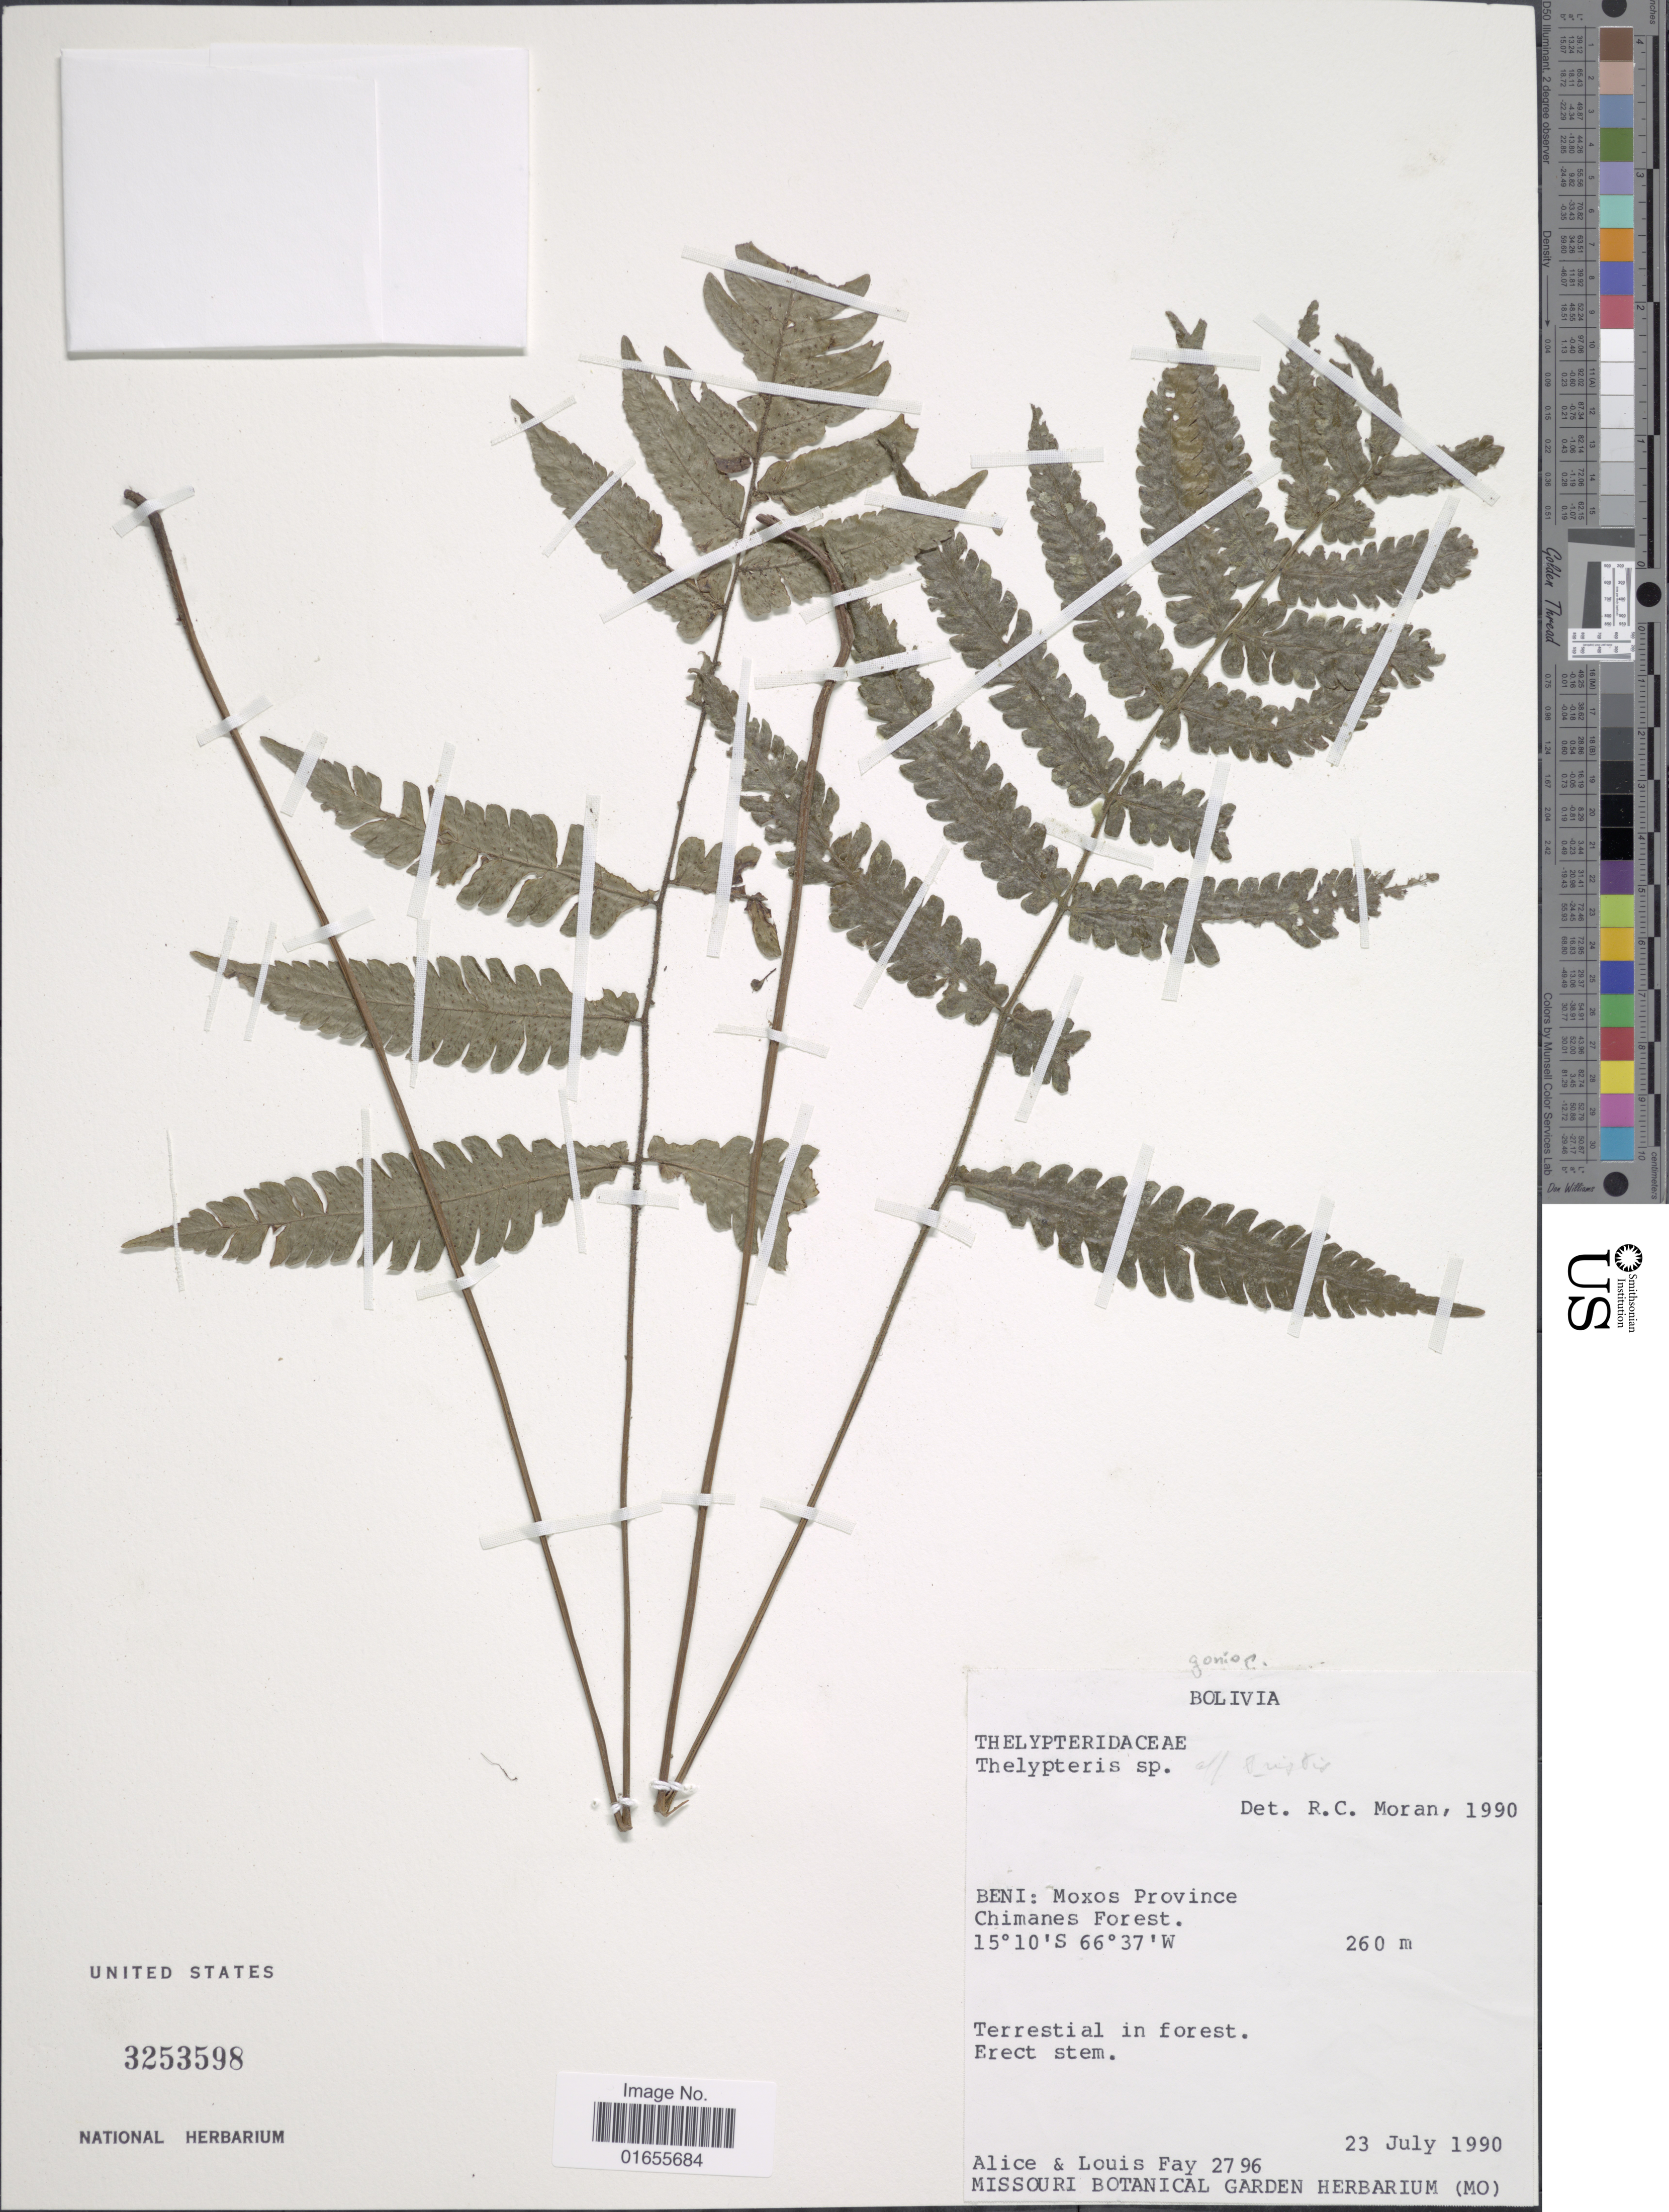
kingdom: Plantae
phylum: Tracheophyta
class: Polypodiopsida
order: Polypodiales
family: Thelypteridaceae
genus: Goniopteris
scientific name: Goniopteris tristis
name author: (Kuntze) Brade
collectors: A. Fay & L. Fay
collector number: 2796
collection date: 1990-07-23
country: Bolivia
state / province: Beni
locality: Moxos Province, Chimanes Forest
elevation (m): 260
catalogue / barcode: US 3253598